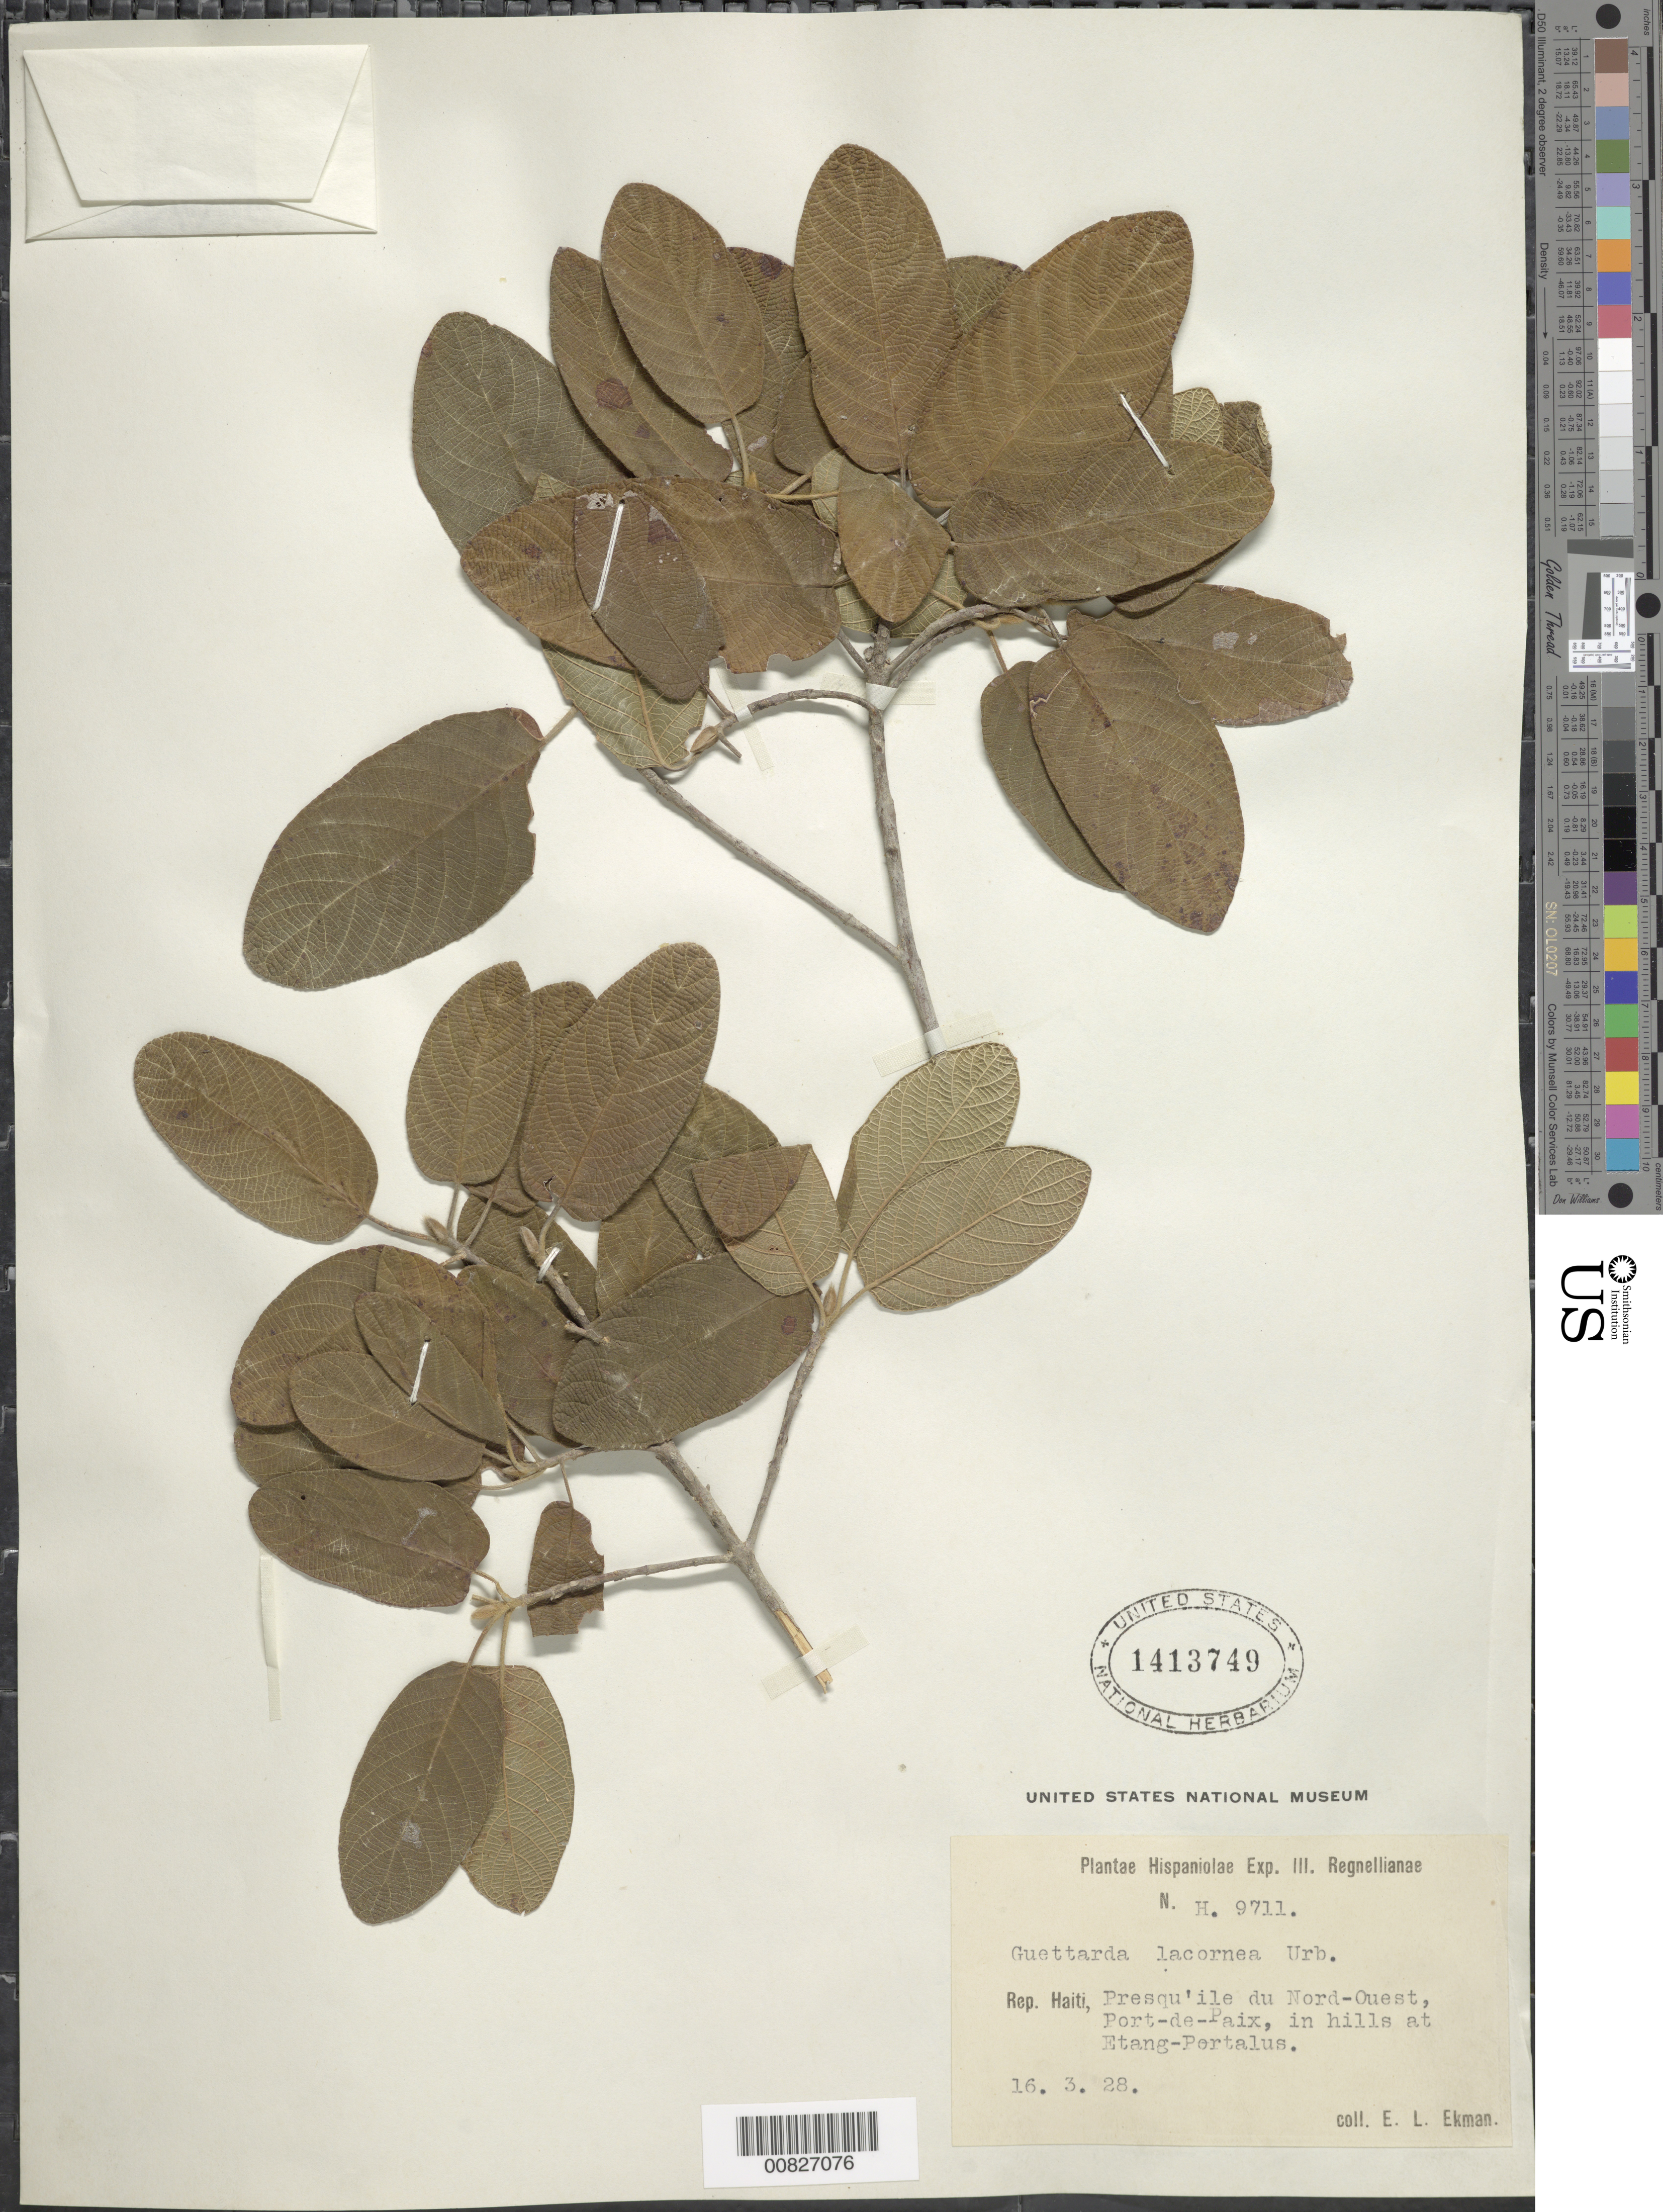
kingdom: Plantae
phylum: Tracheophyta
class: Magnoliopsida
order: Gentianales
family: Rubiaceae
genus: Guettarda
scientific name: Guettarda lacornea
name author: Urb. & Ekman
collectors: E. L. Ekman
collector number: H 9711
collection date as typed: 16 Mar 1928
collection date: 1928-03-16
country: Haiti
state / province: Nord-Ouest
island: Hispaniola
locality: Port de Paix, Etang-Portalus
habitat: On hills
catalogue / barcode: US 1413749